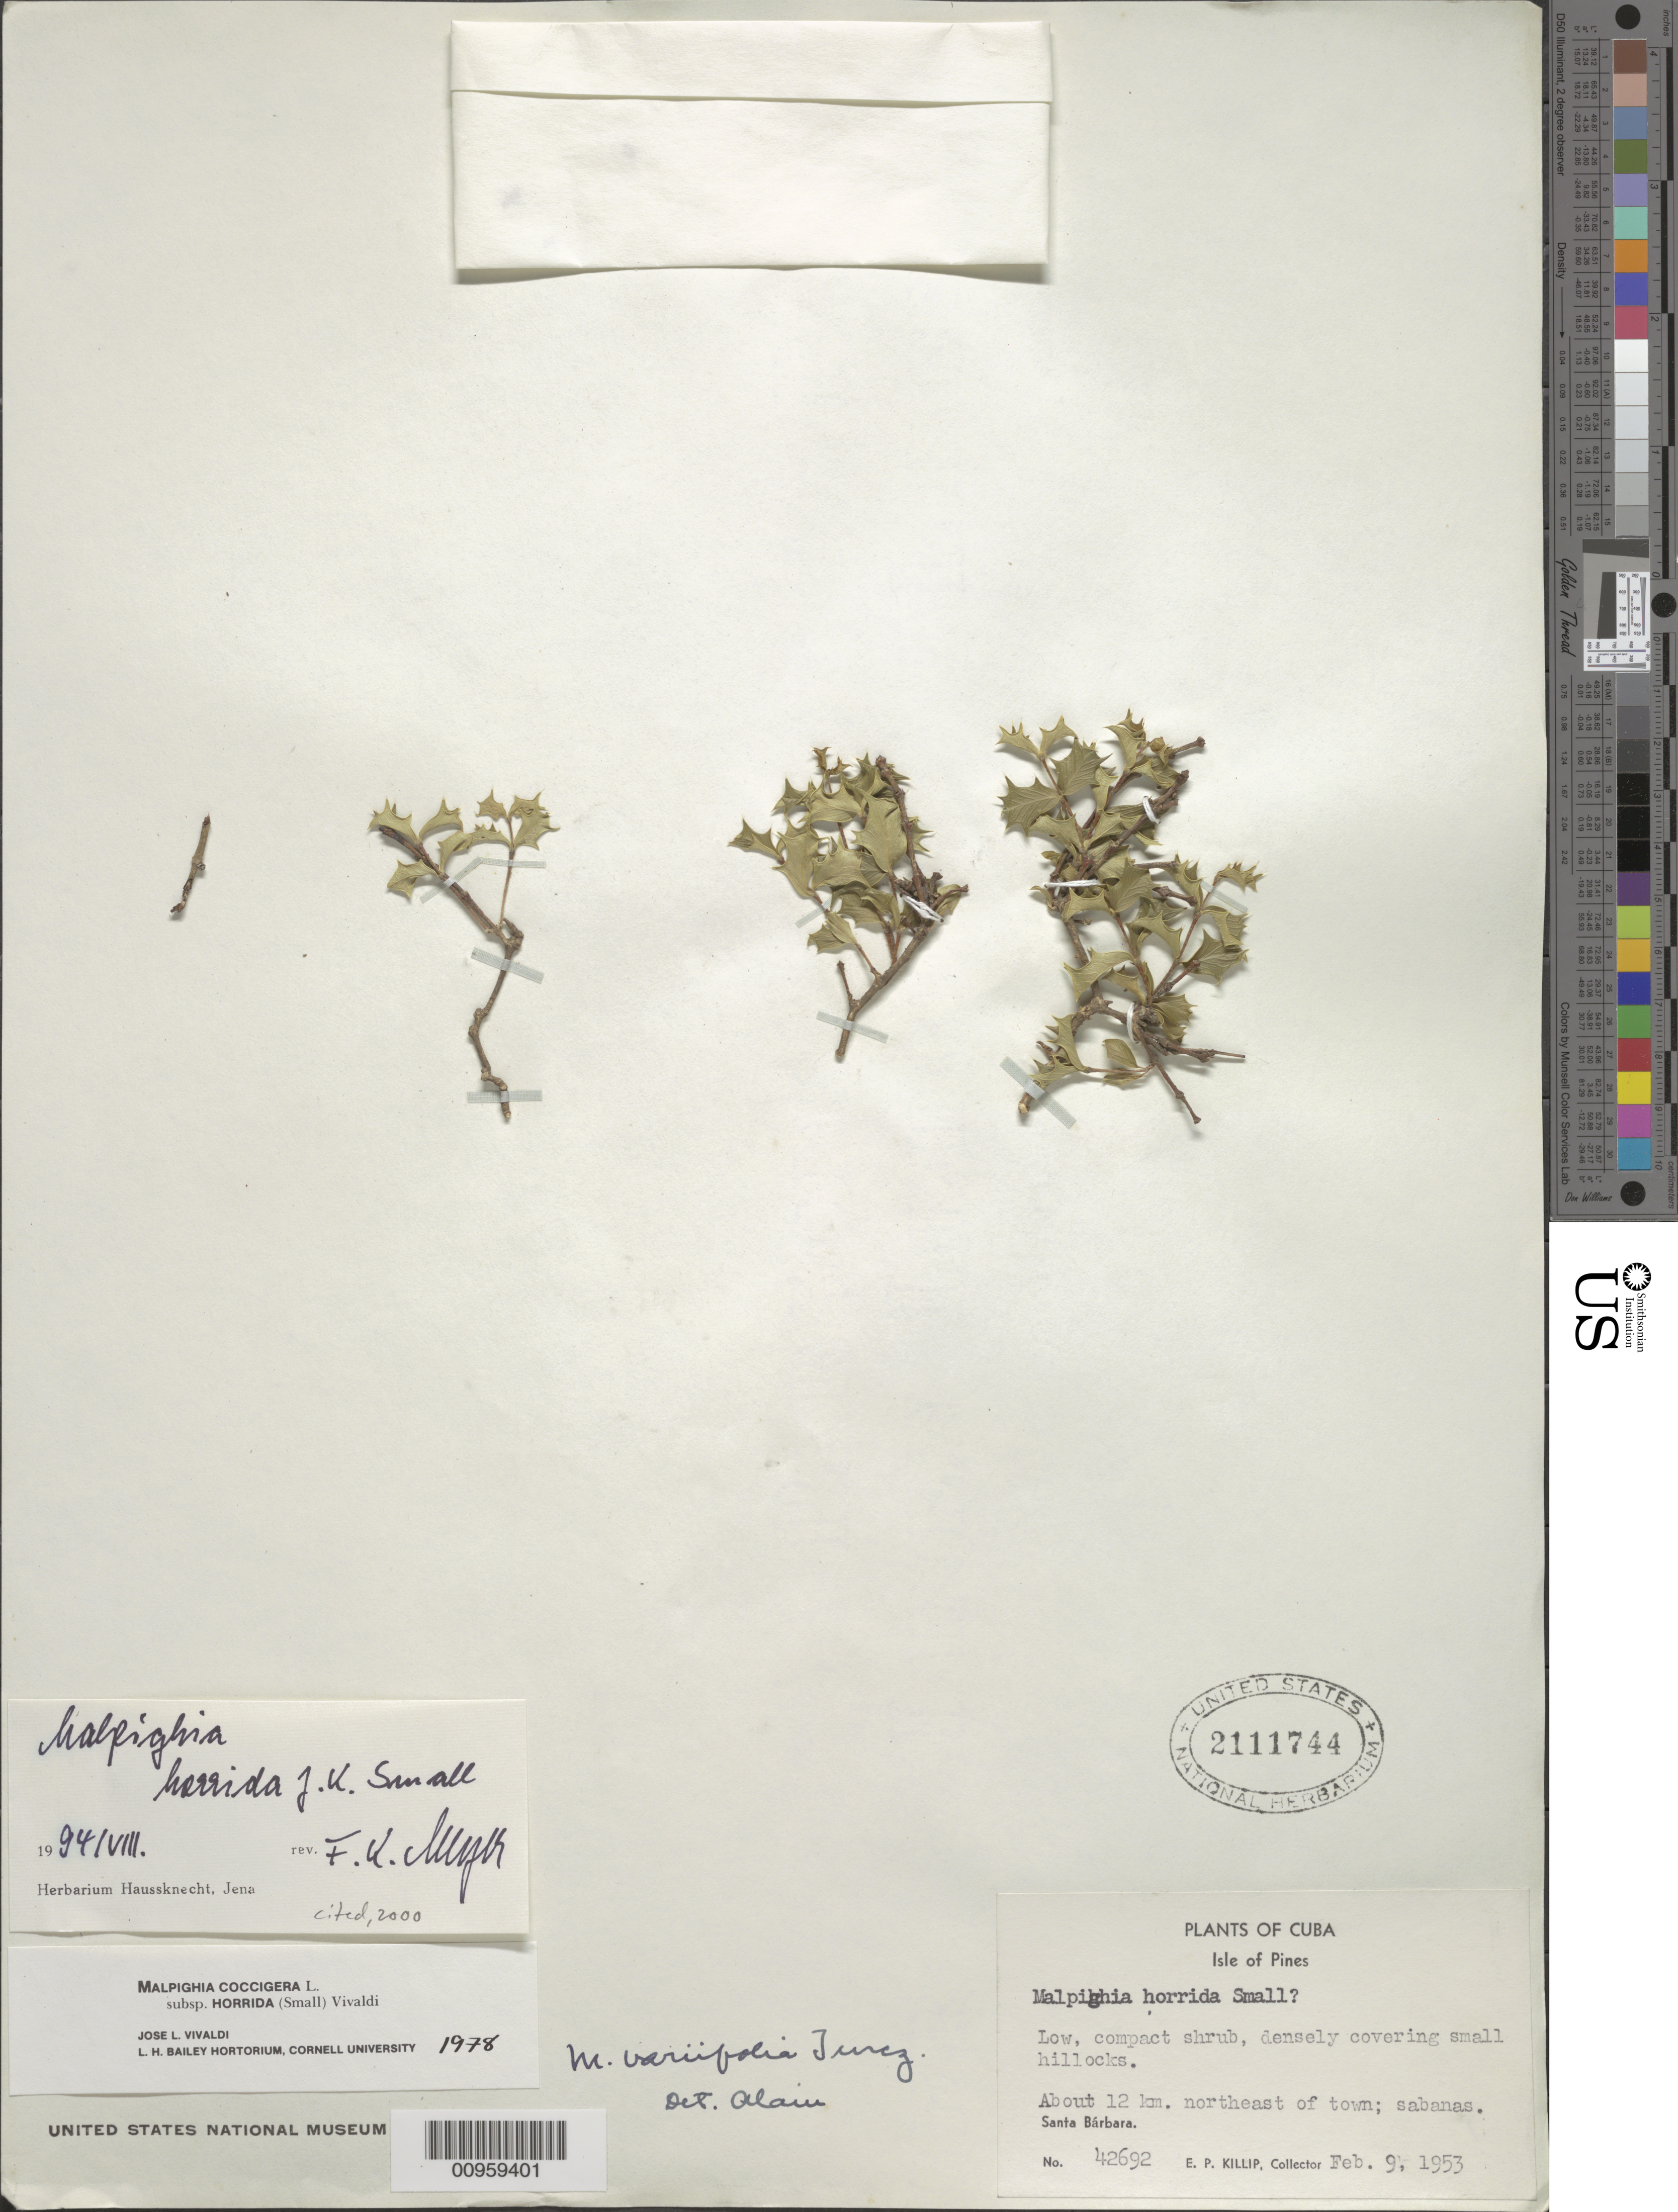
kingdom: Plantae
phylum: Tracheophyta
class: Magnoliopsida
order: Malpighiales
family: Malpighiaceae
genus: Malpighia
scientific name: Malpighia coccigera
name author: L.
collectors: E. P. Killip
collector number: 42692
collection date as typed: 09 Feb 1953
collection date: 1953-02-09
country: Cuba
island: Isla de la Juventud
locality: Isle of Pines, about 12 km NE of Santa Bárbara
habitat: Densely covering small hillocks in sabanas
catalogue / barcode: US 2111744